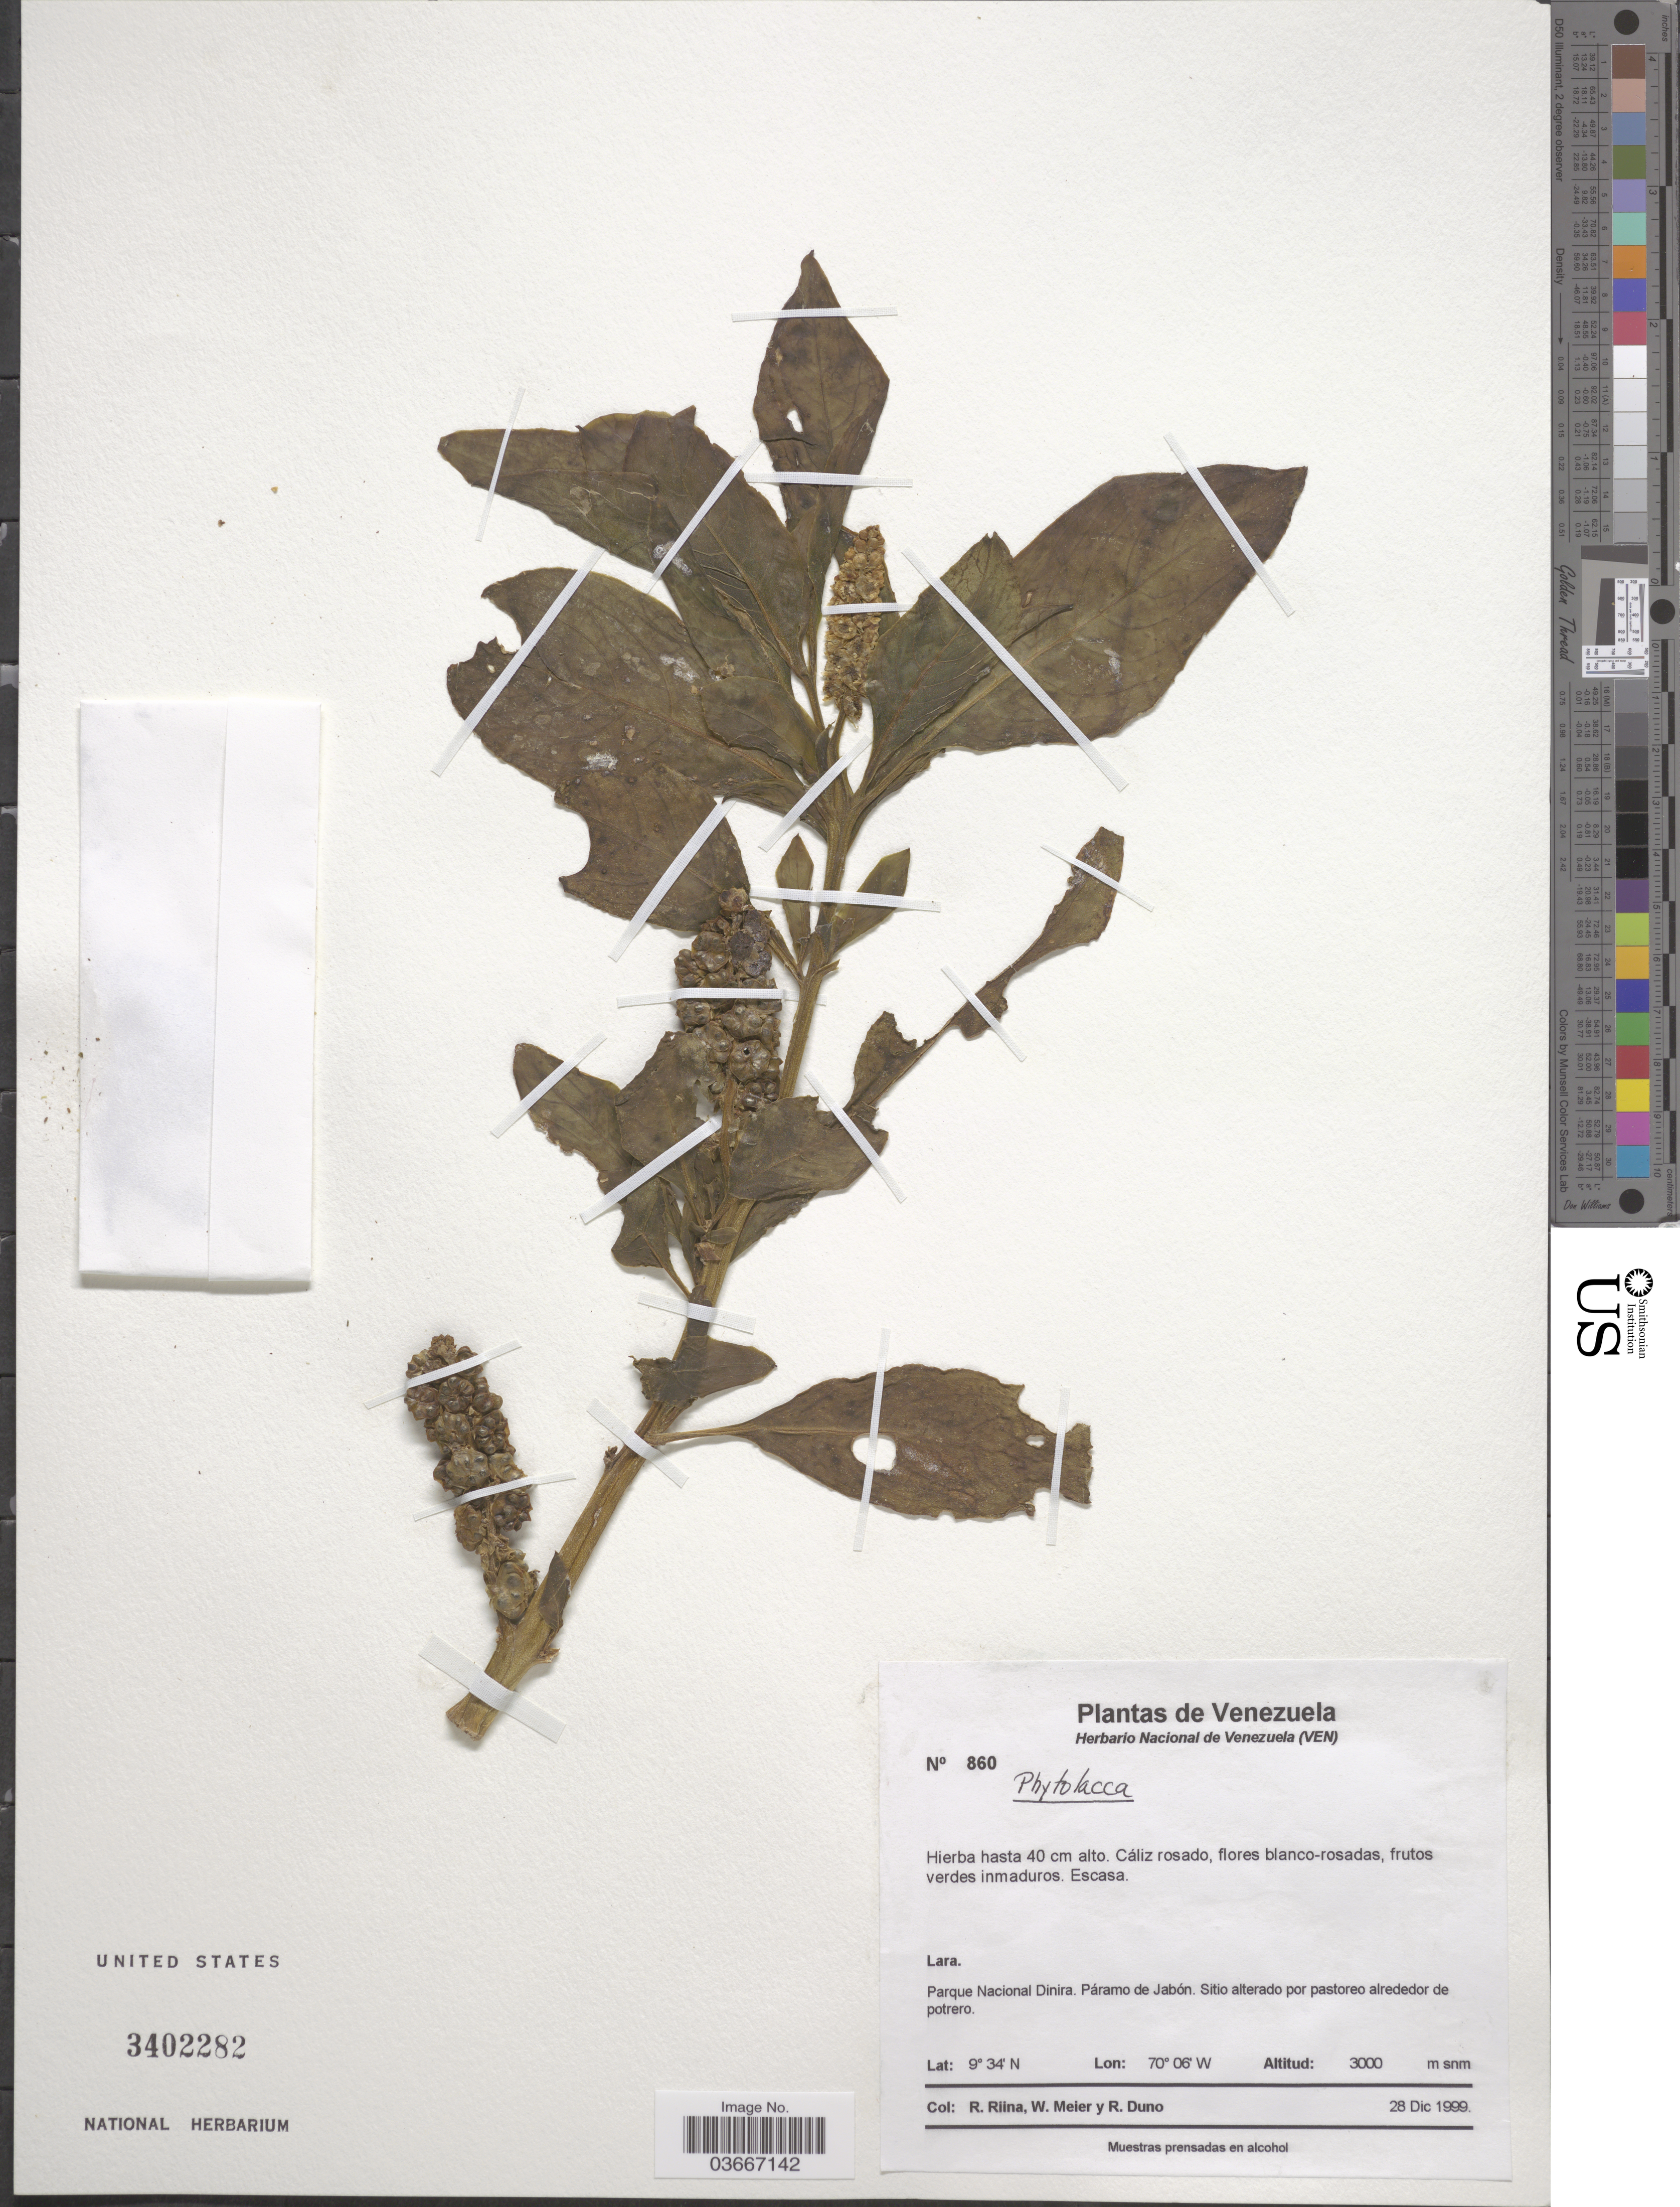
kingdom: Plantae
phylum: Tracheophyta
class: Magnoliopsida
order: Caryophyllales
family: Phytolaccaceae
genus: Phytolacca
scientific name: Phytolacca sp.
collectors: R. Riina, W. Meier & R. Duno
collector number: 860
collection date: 1999-12-28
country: Venezuela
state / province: Lara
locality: Parque Nacional Dinira. Páramo de Jabón. Sitio alterado por pastereo alrededor de potrero.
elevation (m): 3000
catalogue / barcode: US 3402282